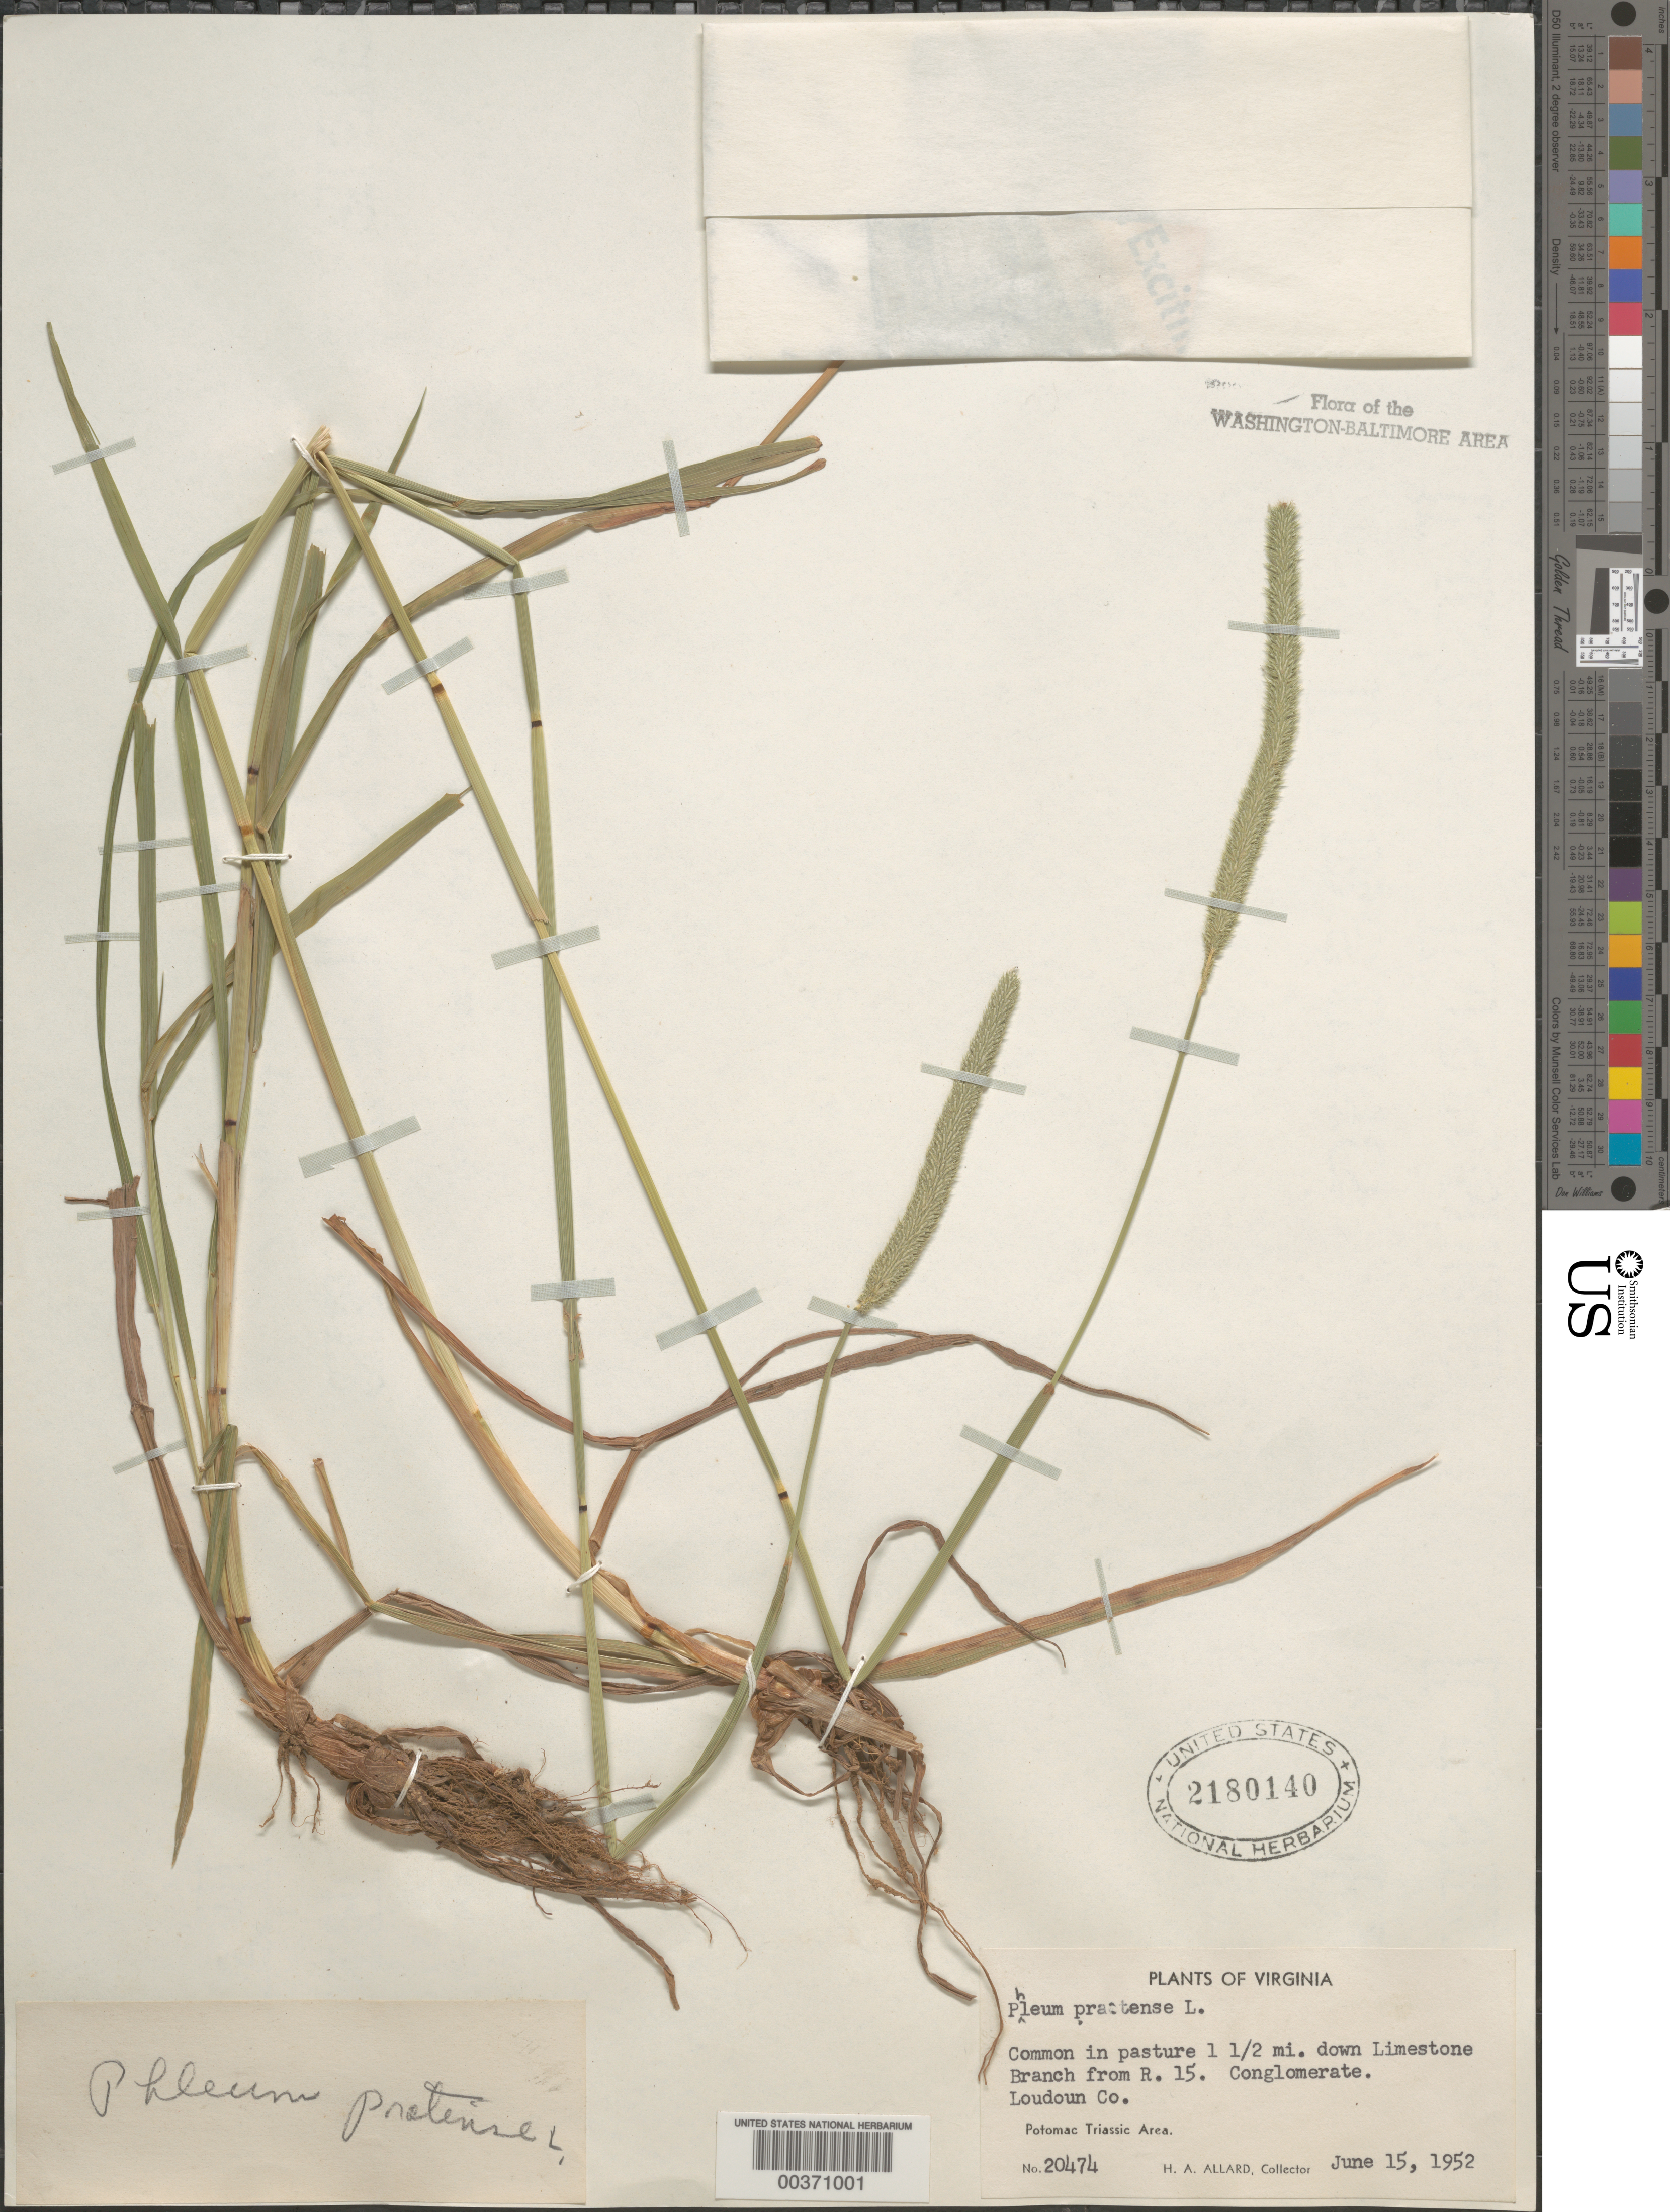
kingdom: Plantae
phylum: Tracheophyta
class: Liliopsida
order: Poales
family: Poaceae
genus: Phleum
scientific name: Phleum pratense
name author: L.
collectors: H. A. Allard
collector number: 20474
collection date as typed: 15 Jun 1952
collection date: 1952-06-15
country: United States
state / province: Virginia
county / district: Loudoun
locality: Downstream from Route 15 on Limestone Branch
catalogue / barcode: US 2180140